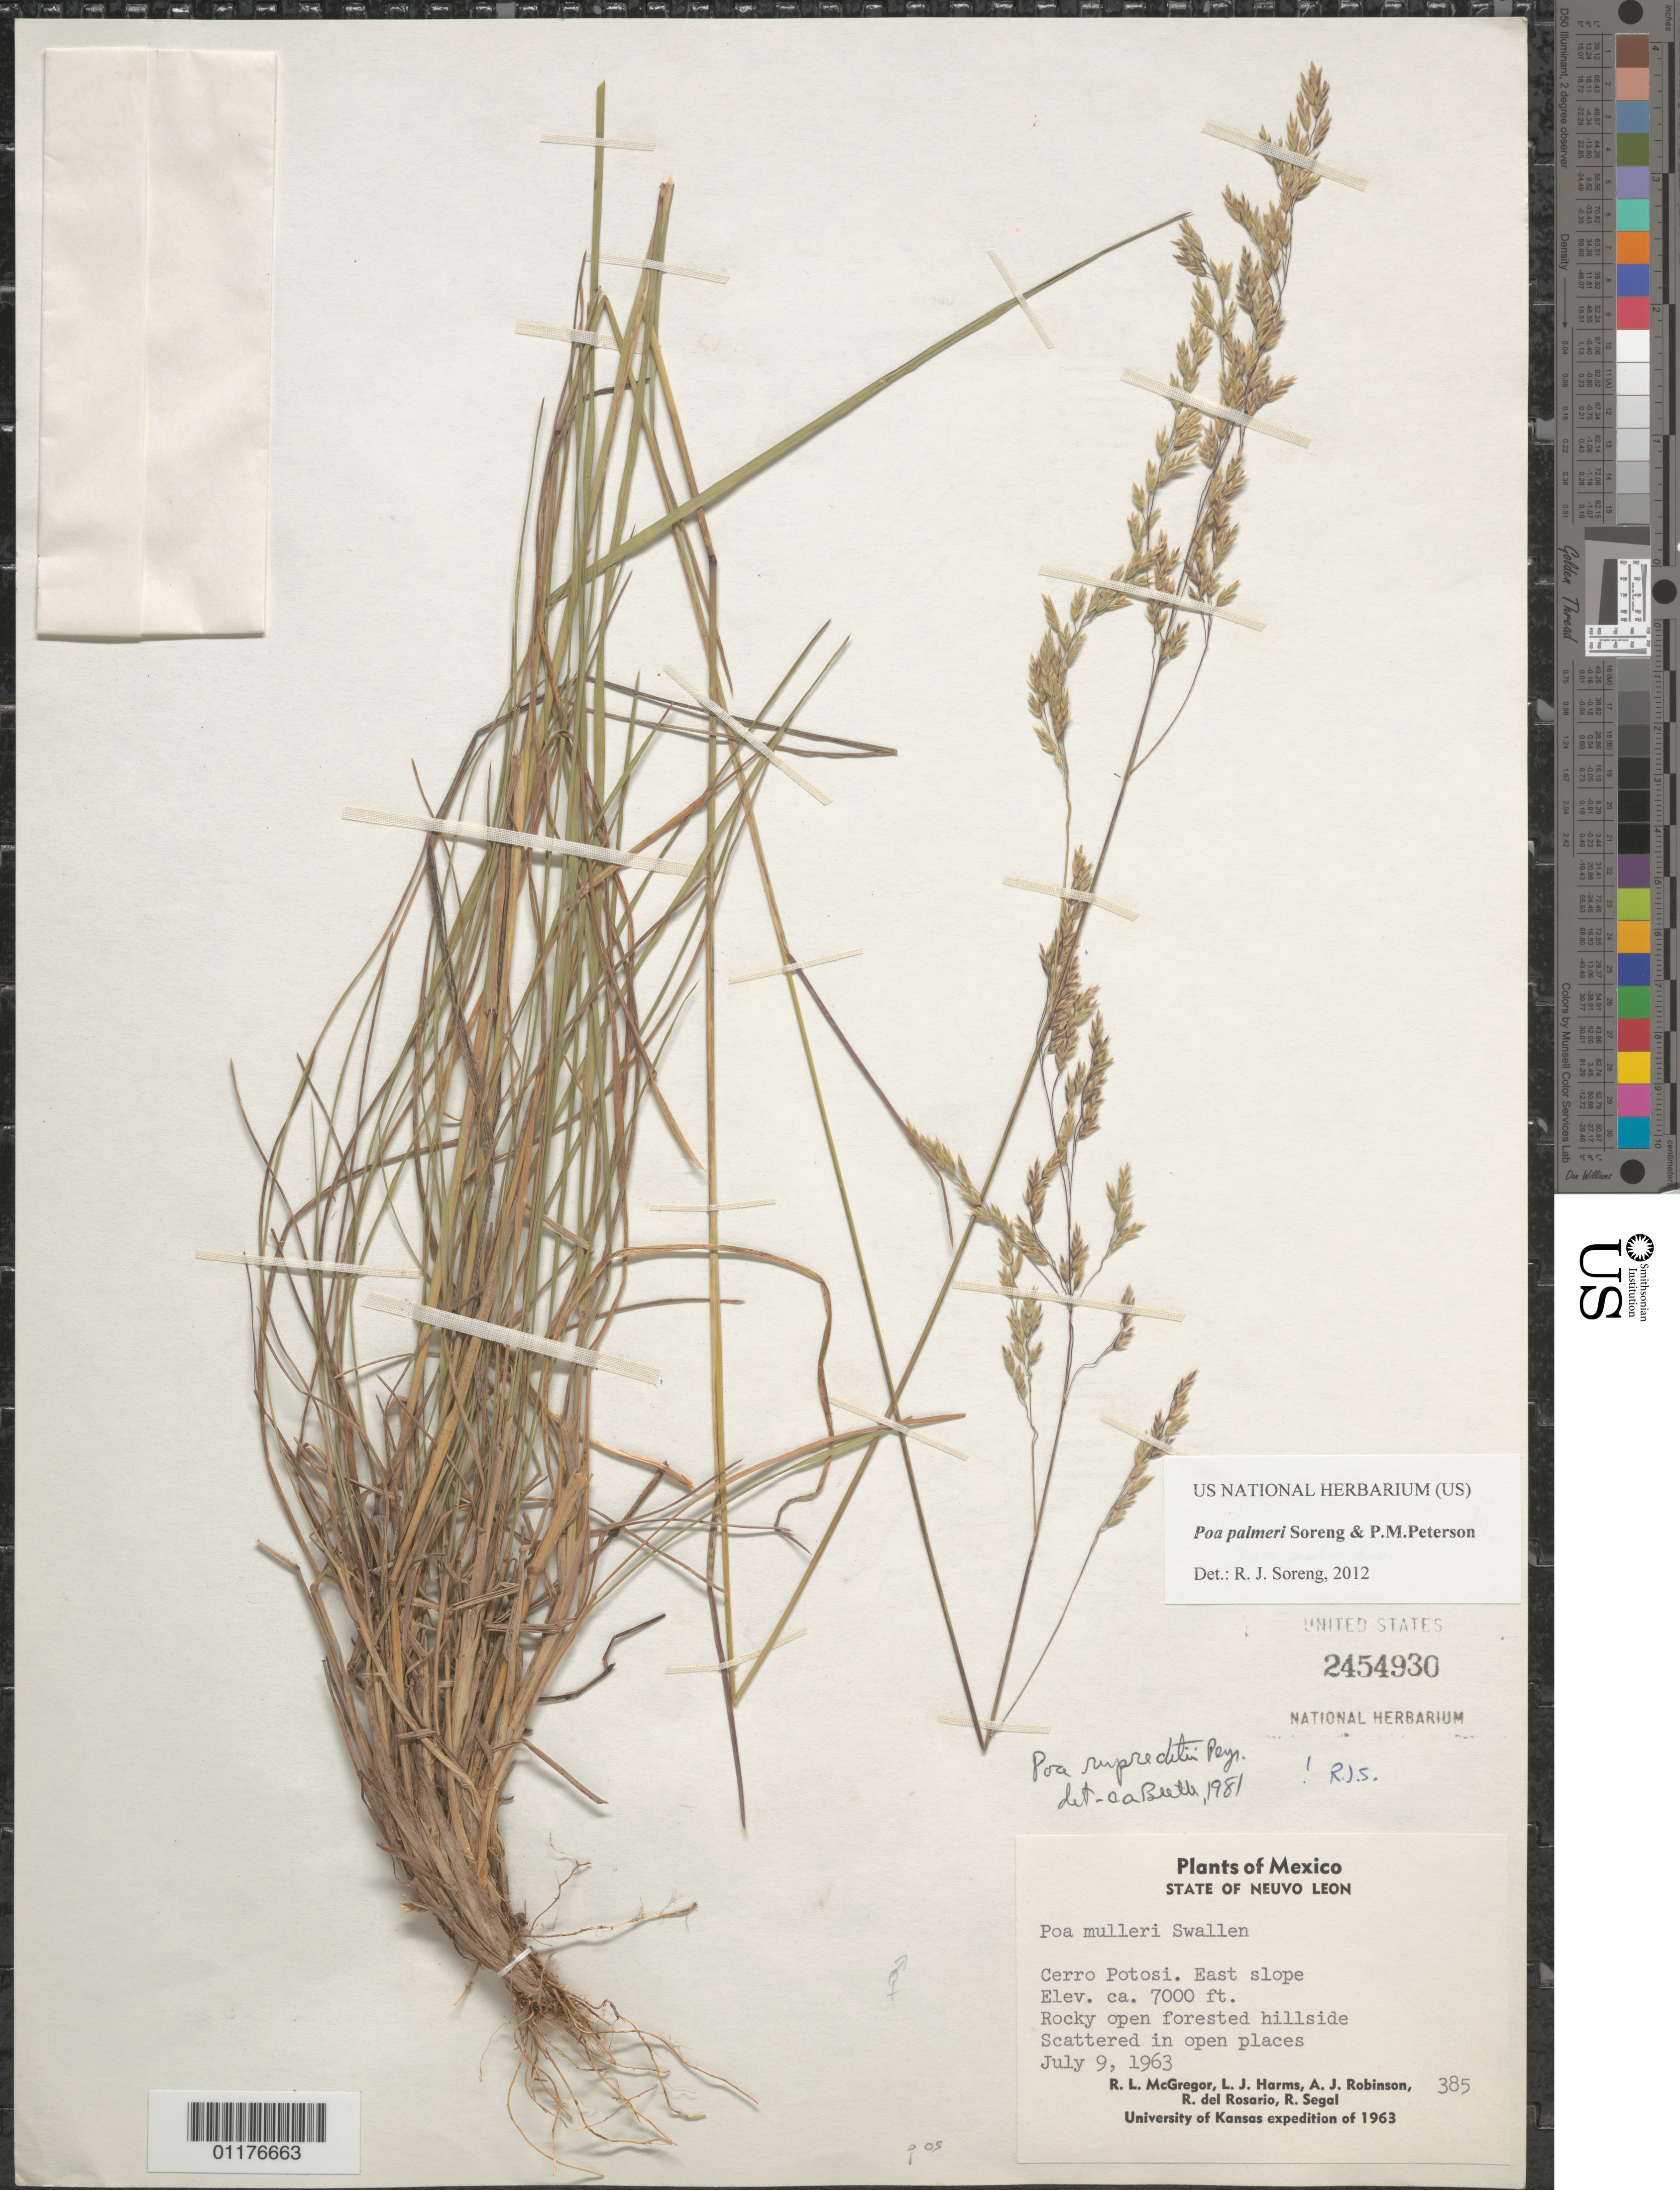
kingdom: Plantae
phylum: Tracheophyta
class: Liliopsida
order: Poales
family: Poaceae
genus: Poa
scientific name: Poa palmeri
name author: Soreng & P.M. Peterson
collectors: R. L. McGregor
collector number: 385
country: Mexico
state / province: Nuevo León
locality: Cerro Potosi, E slope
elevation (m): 2134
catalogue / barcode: US 2454930